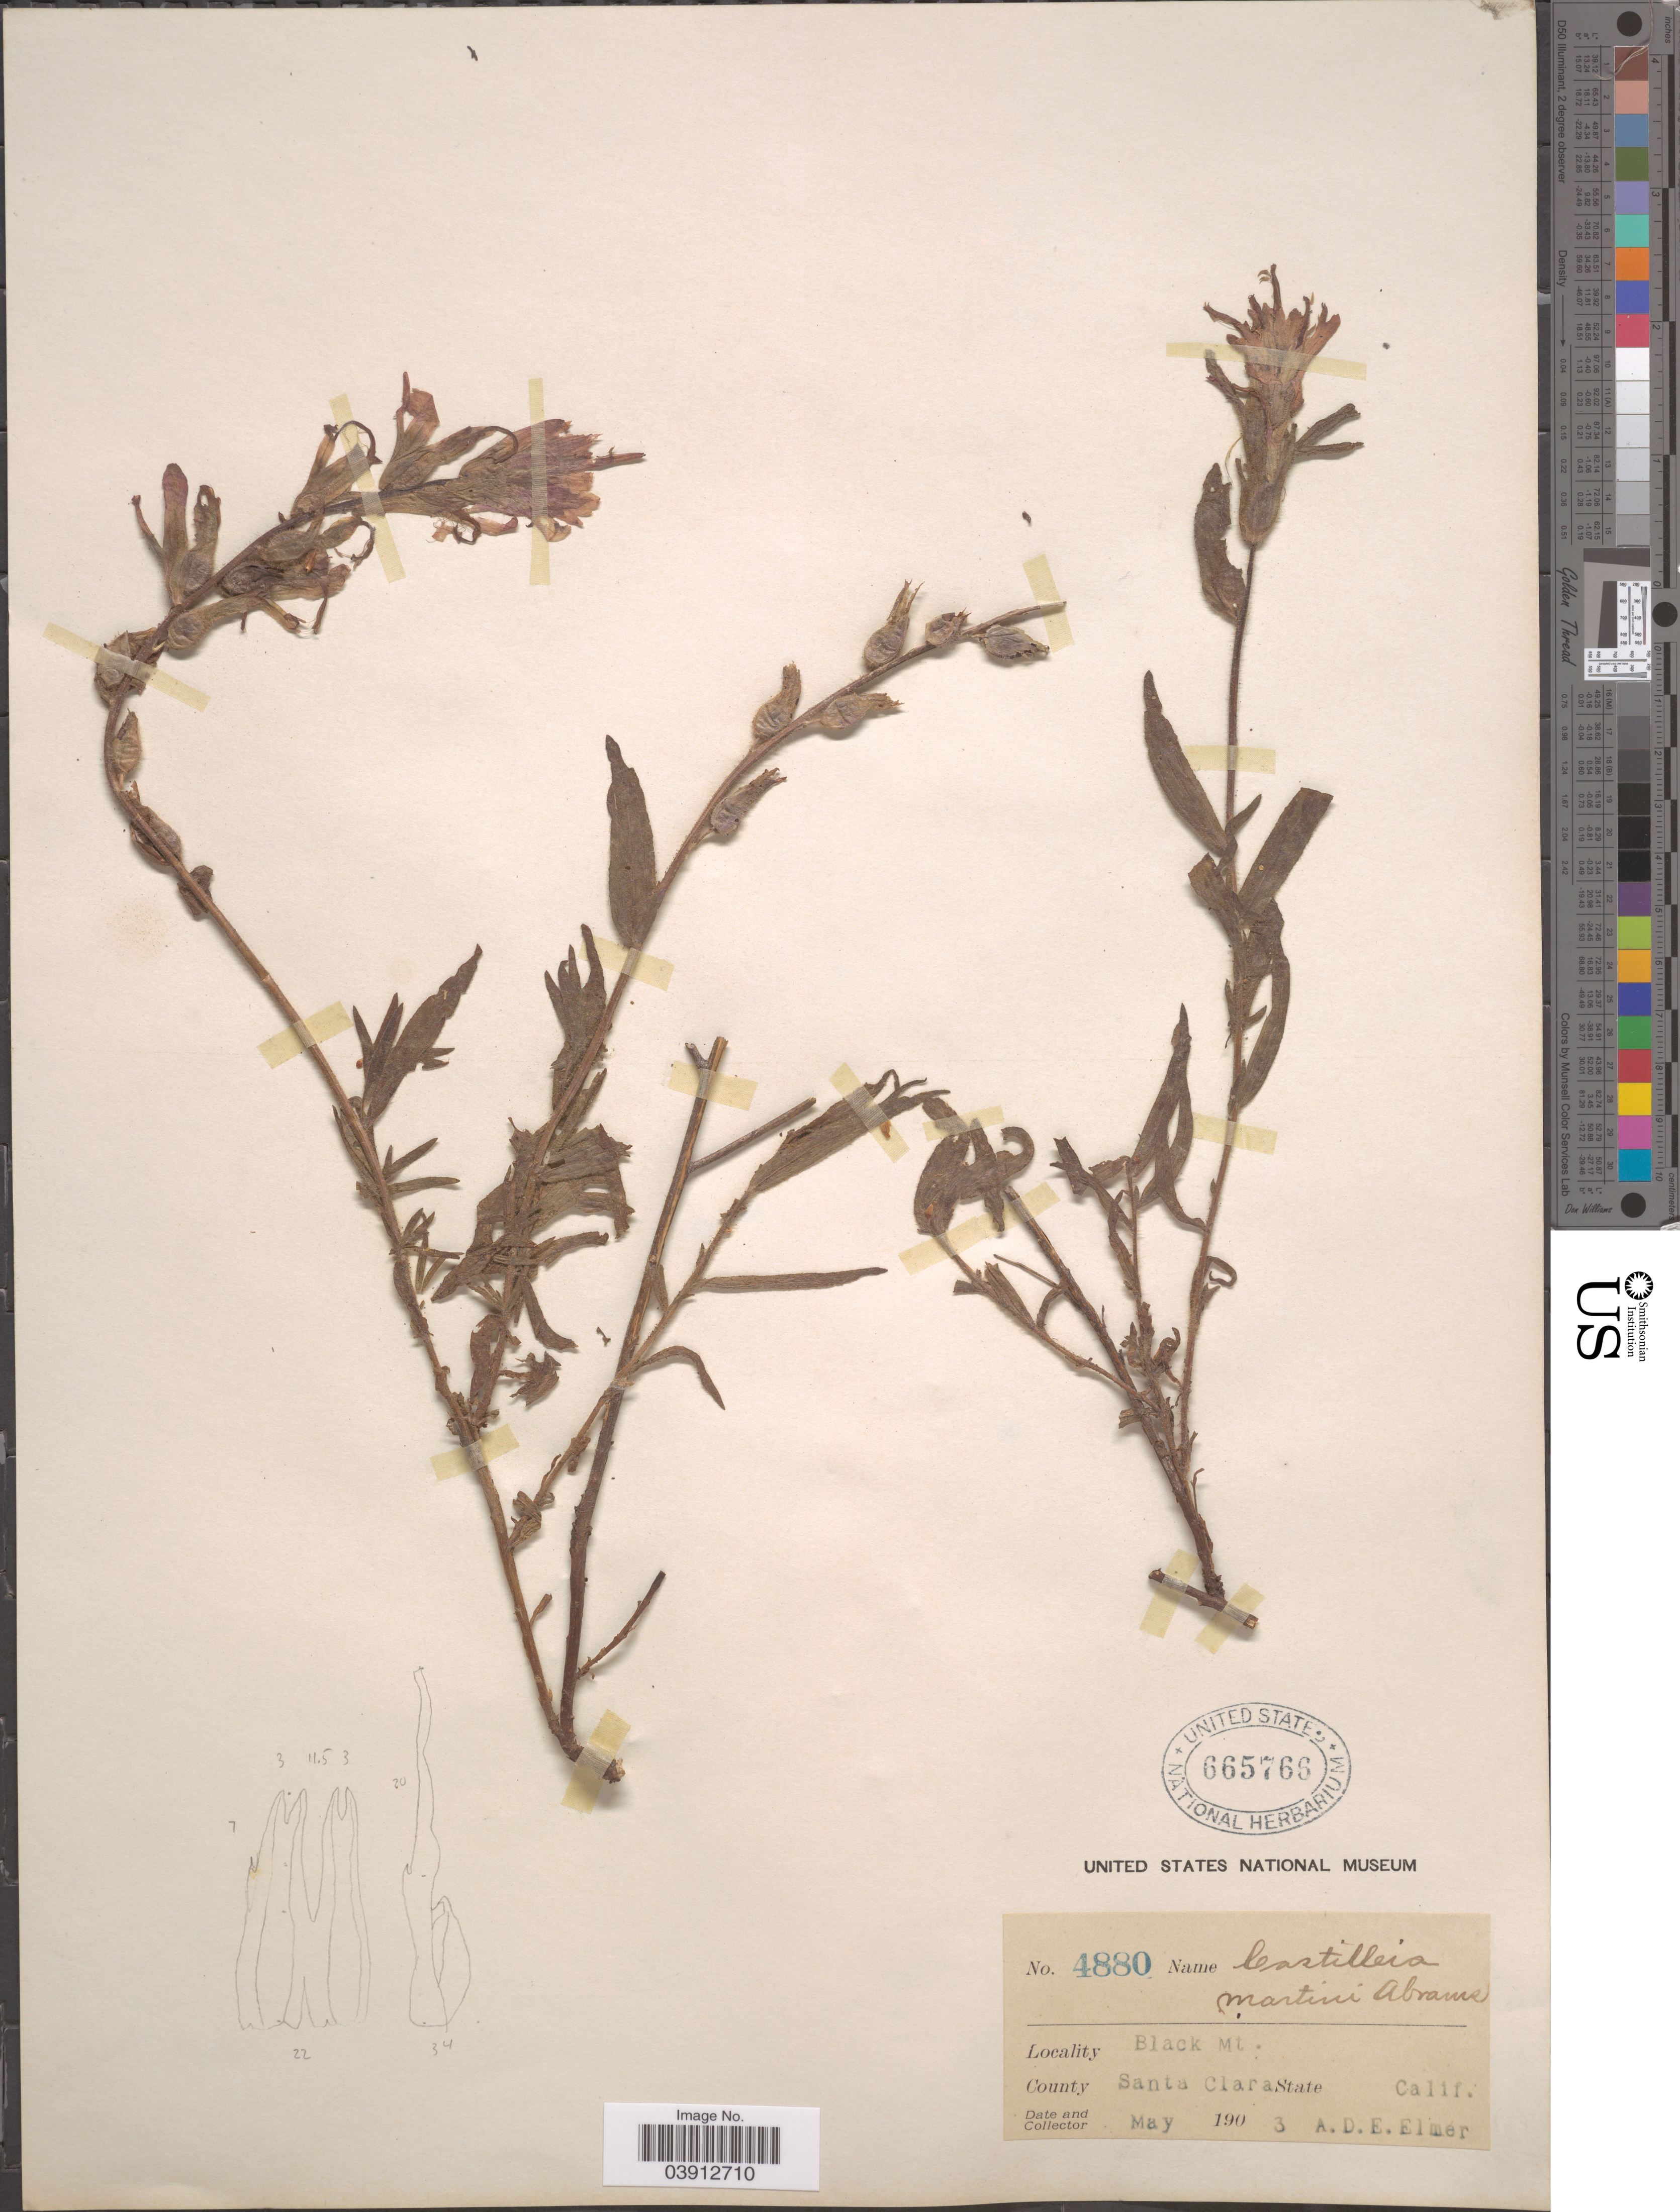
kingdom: Plantae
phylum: Tracheophyta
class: Magnoliopsida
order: Lamiales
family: Orobanchaceae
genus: Castilleja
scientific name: Castilleja martinii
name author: Abrams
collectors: A. D. E. Elmer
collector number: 4880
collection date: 1903-05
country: United States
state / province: California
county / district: Santa Clara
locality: Black Mt. County Santa Clara.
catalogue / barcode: US 665766